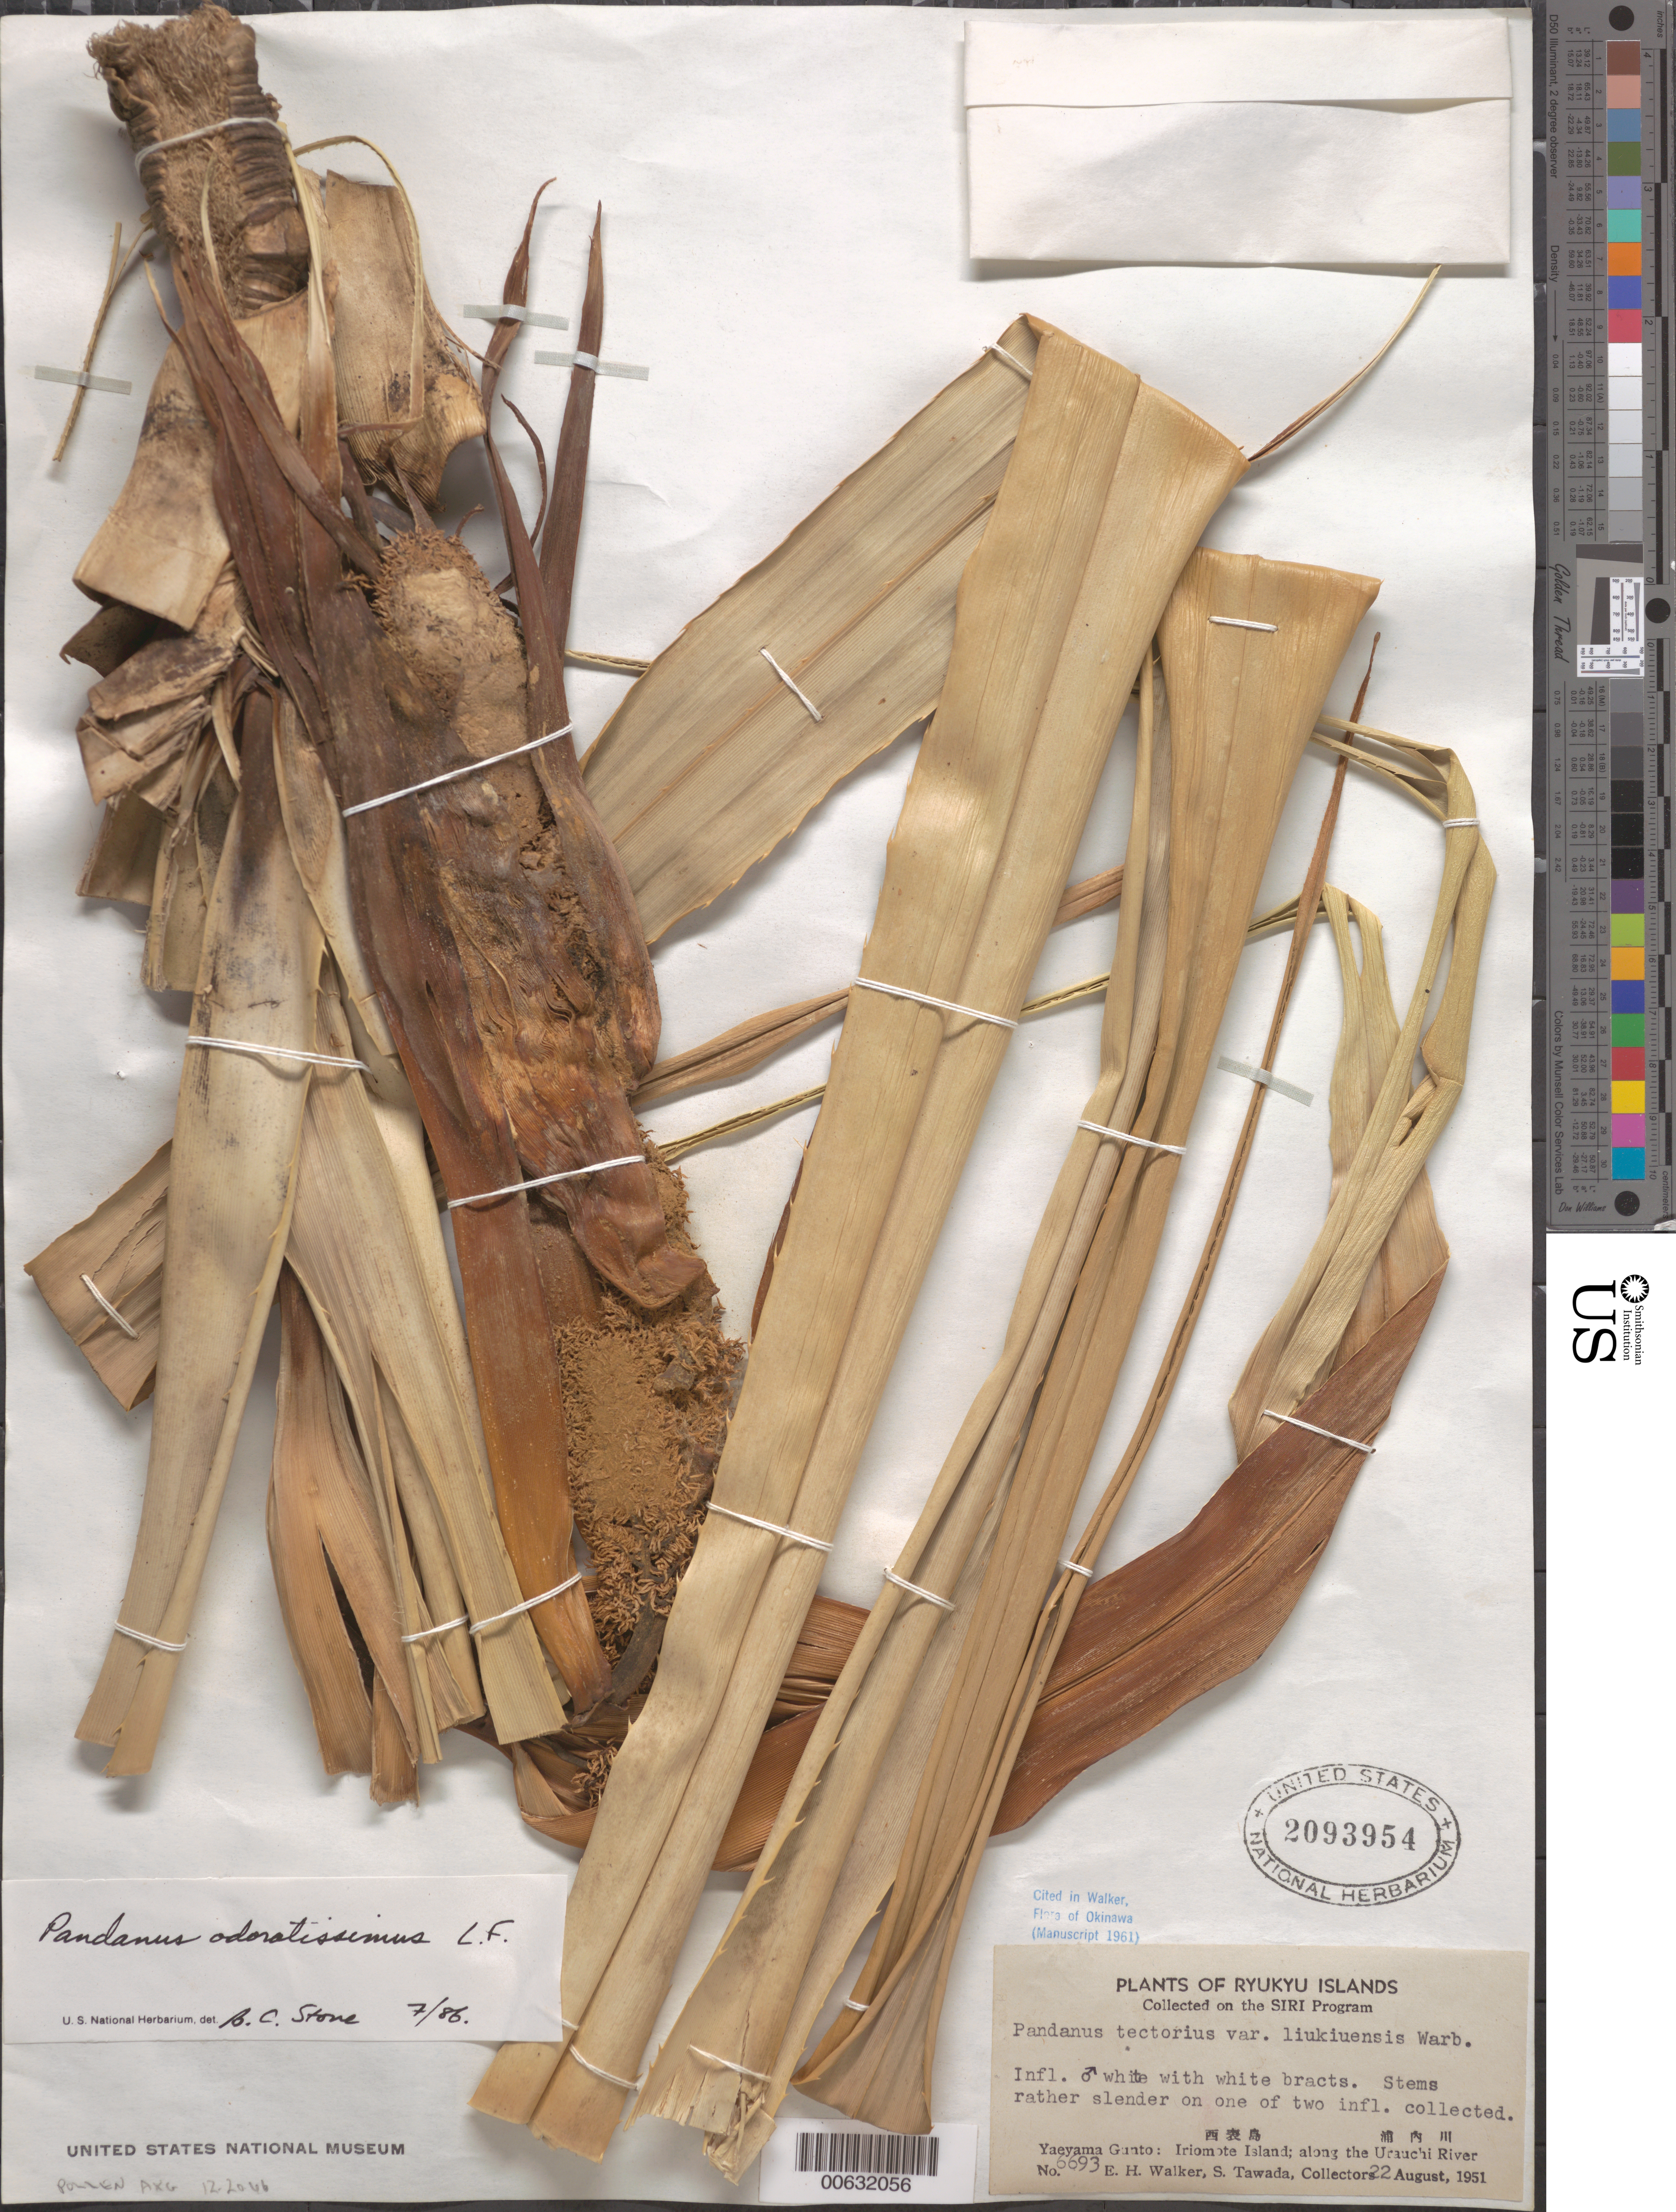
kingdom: Plantae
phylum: Tracheophyta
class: Liliopsida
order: Pandanales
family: Pandanaceae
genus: Pandanus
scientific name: Pandanus odoratissimus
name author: L. f.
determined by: Stone, Benjamin C.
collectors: E. H. Walker & S. Tawada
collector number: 6693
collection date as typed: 22 Aug 1951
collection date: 1951-08-22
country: Japan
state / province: Okinawa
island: Iriomote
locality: Yaeyama Gunto, along the Urauchi River [Sakishima Is.]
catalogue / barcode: US 2093954